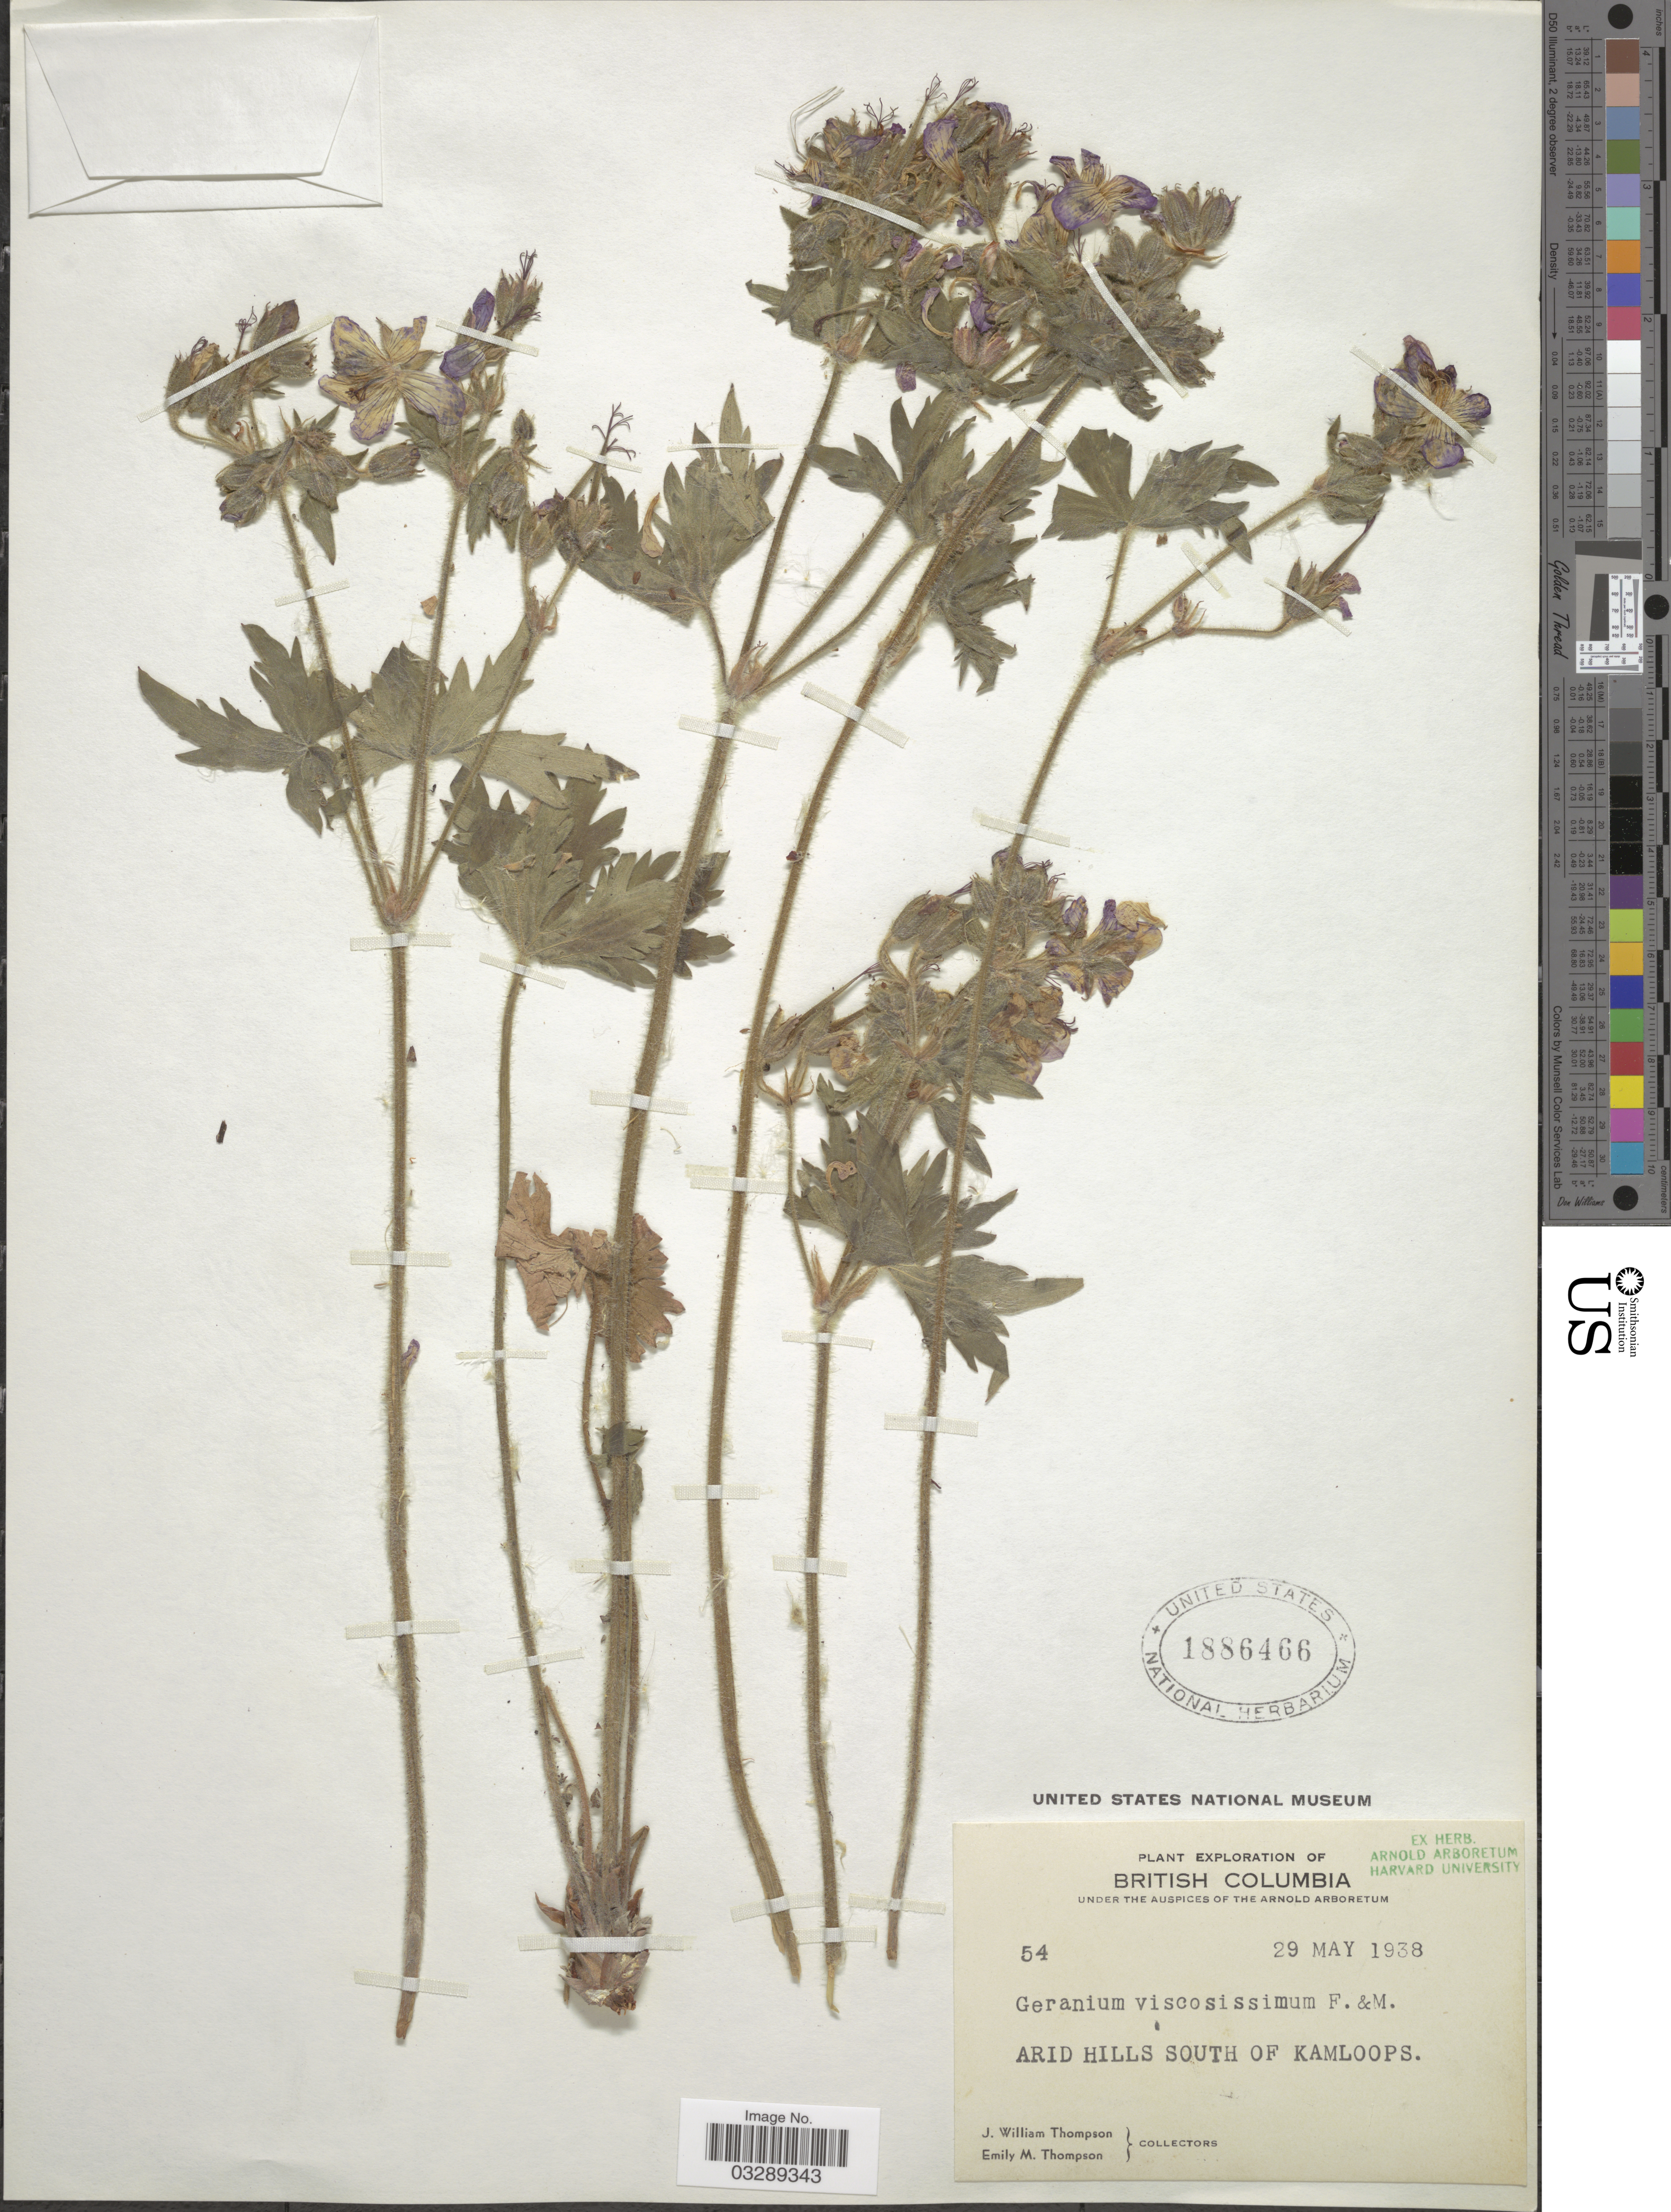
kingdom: Plantae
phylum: Tracheophyta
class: Magnoliopsida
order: Geraniales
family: Geraniaceae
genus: Geranium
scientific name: Geranium viscosissimum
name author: Fisch. & C.A. Mey.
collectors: J. W. Thompson & E. M. Thompson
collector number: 54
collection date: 1938-05-29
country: Canada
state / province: British Columbia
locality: Arid Hills south of Kamloops.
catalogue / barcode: US 1886466